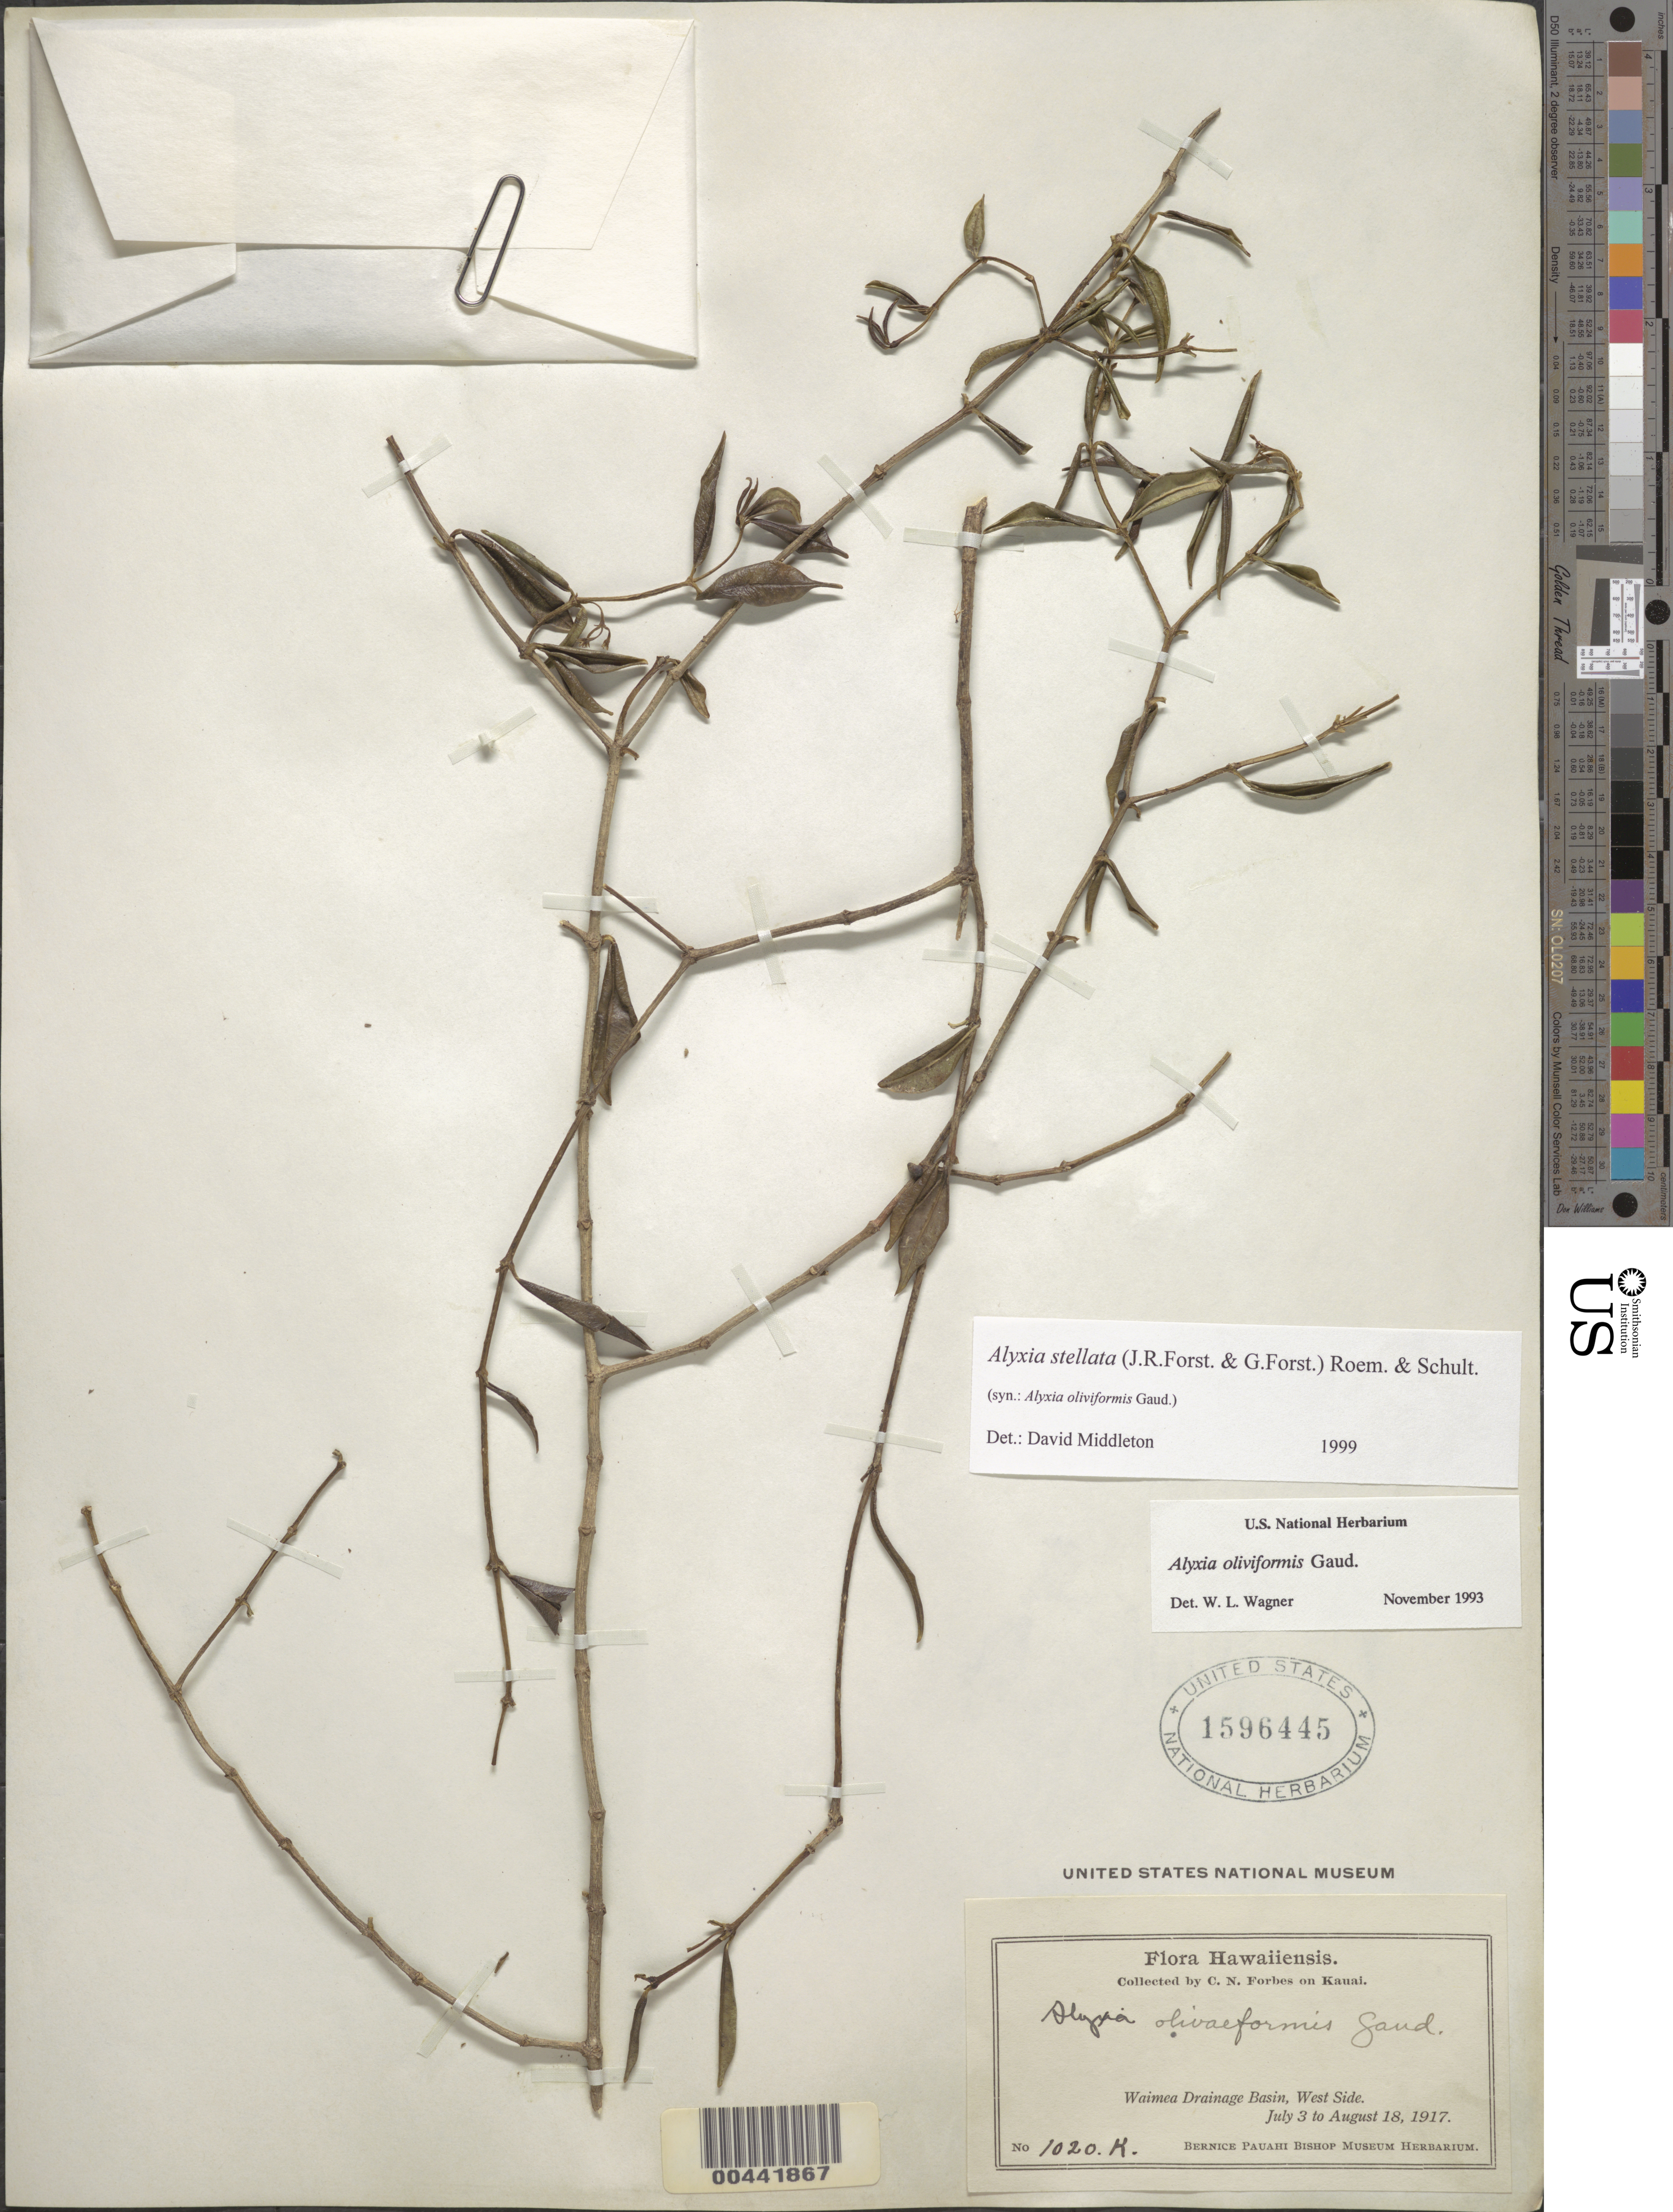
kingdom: Plantae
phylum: Tracheophyta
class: Magnoliopsida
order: Gentianales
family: Apocynaceae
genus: Alyxia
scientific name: Alyxia stellata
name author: (J.R. Forst. & G. Forst.) Roem. & Schult.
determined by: Middleton, D. J.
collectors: C. N. Forbes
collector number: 1020.K.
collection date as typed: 3 Jun 1917 to 18 Aug 1917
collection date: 1917-06-03/1917-08-18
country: United States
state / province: Hawaii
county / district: Kauai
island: Kaua'i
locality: Waimea Drainage Basin, W side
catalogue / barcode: US 1596445